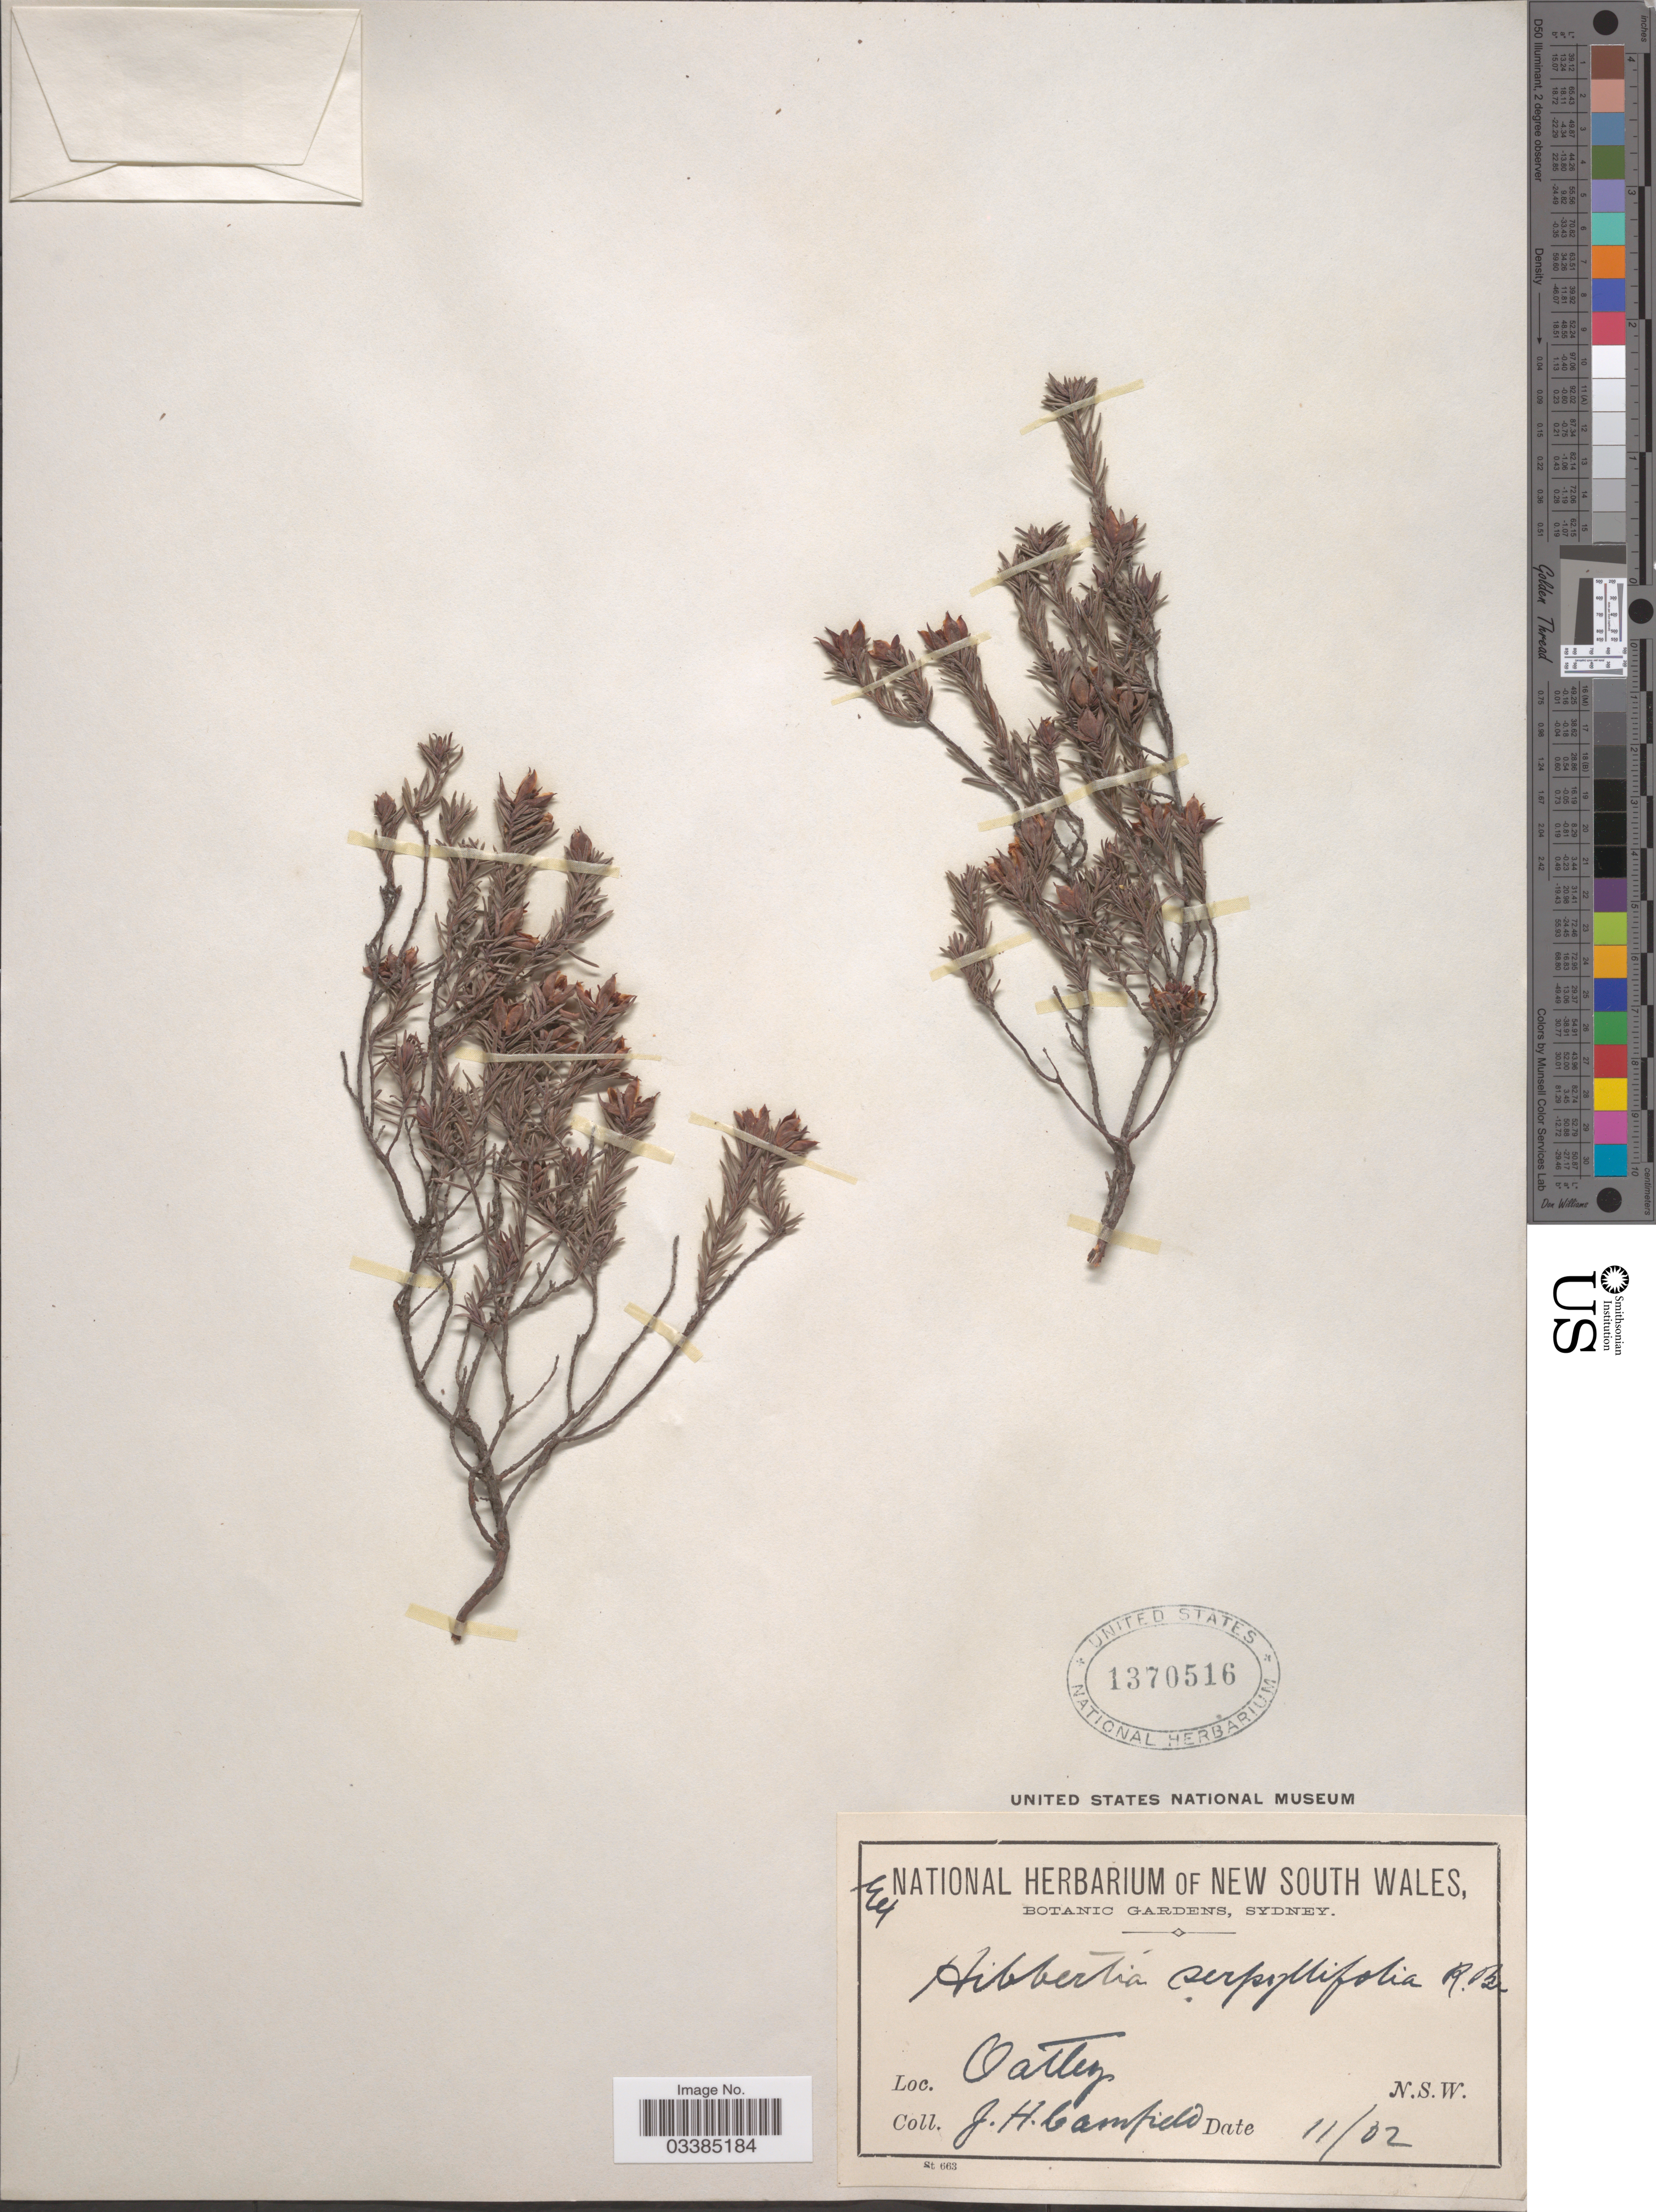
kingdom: Plantae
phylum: Tracheophyta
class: Magnoliopsida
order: Dilleniales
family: Dilleniaceae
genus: Hibbertia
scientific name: Hibbertia serpyllifolia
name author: R. Br. ex DC.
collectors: J. Camfield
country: Australia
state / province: New South Wales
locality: Oatley.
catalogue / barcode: US 1370516